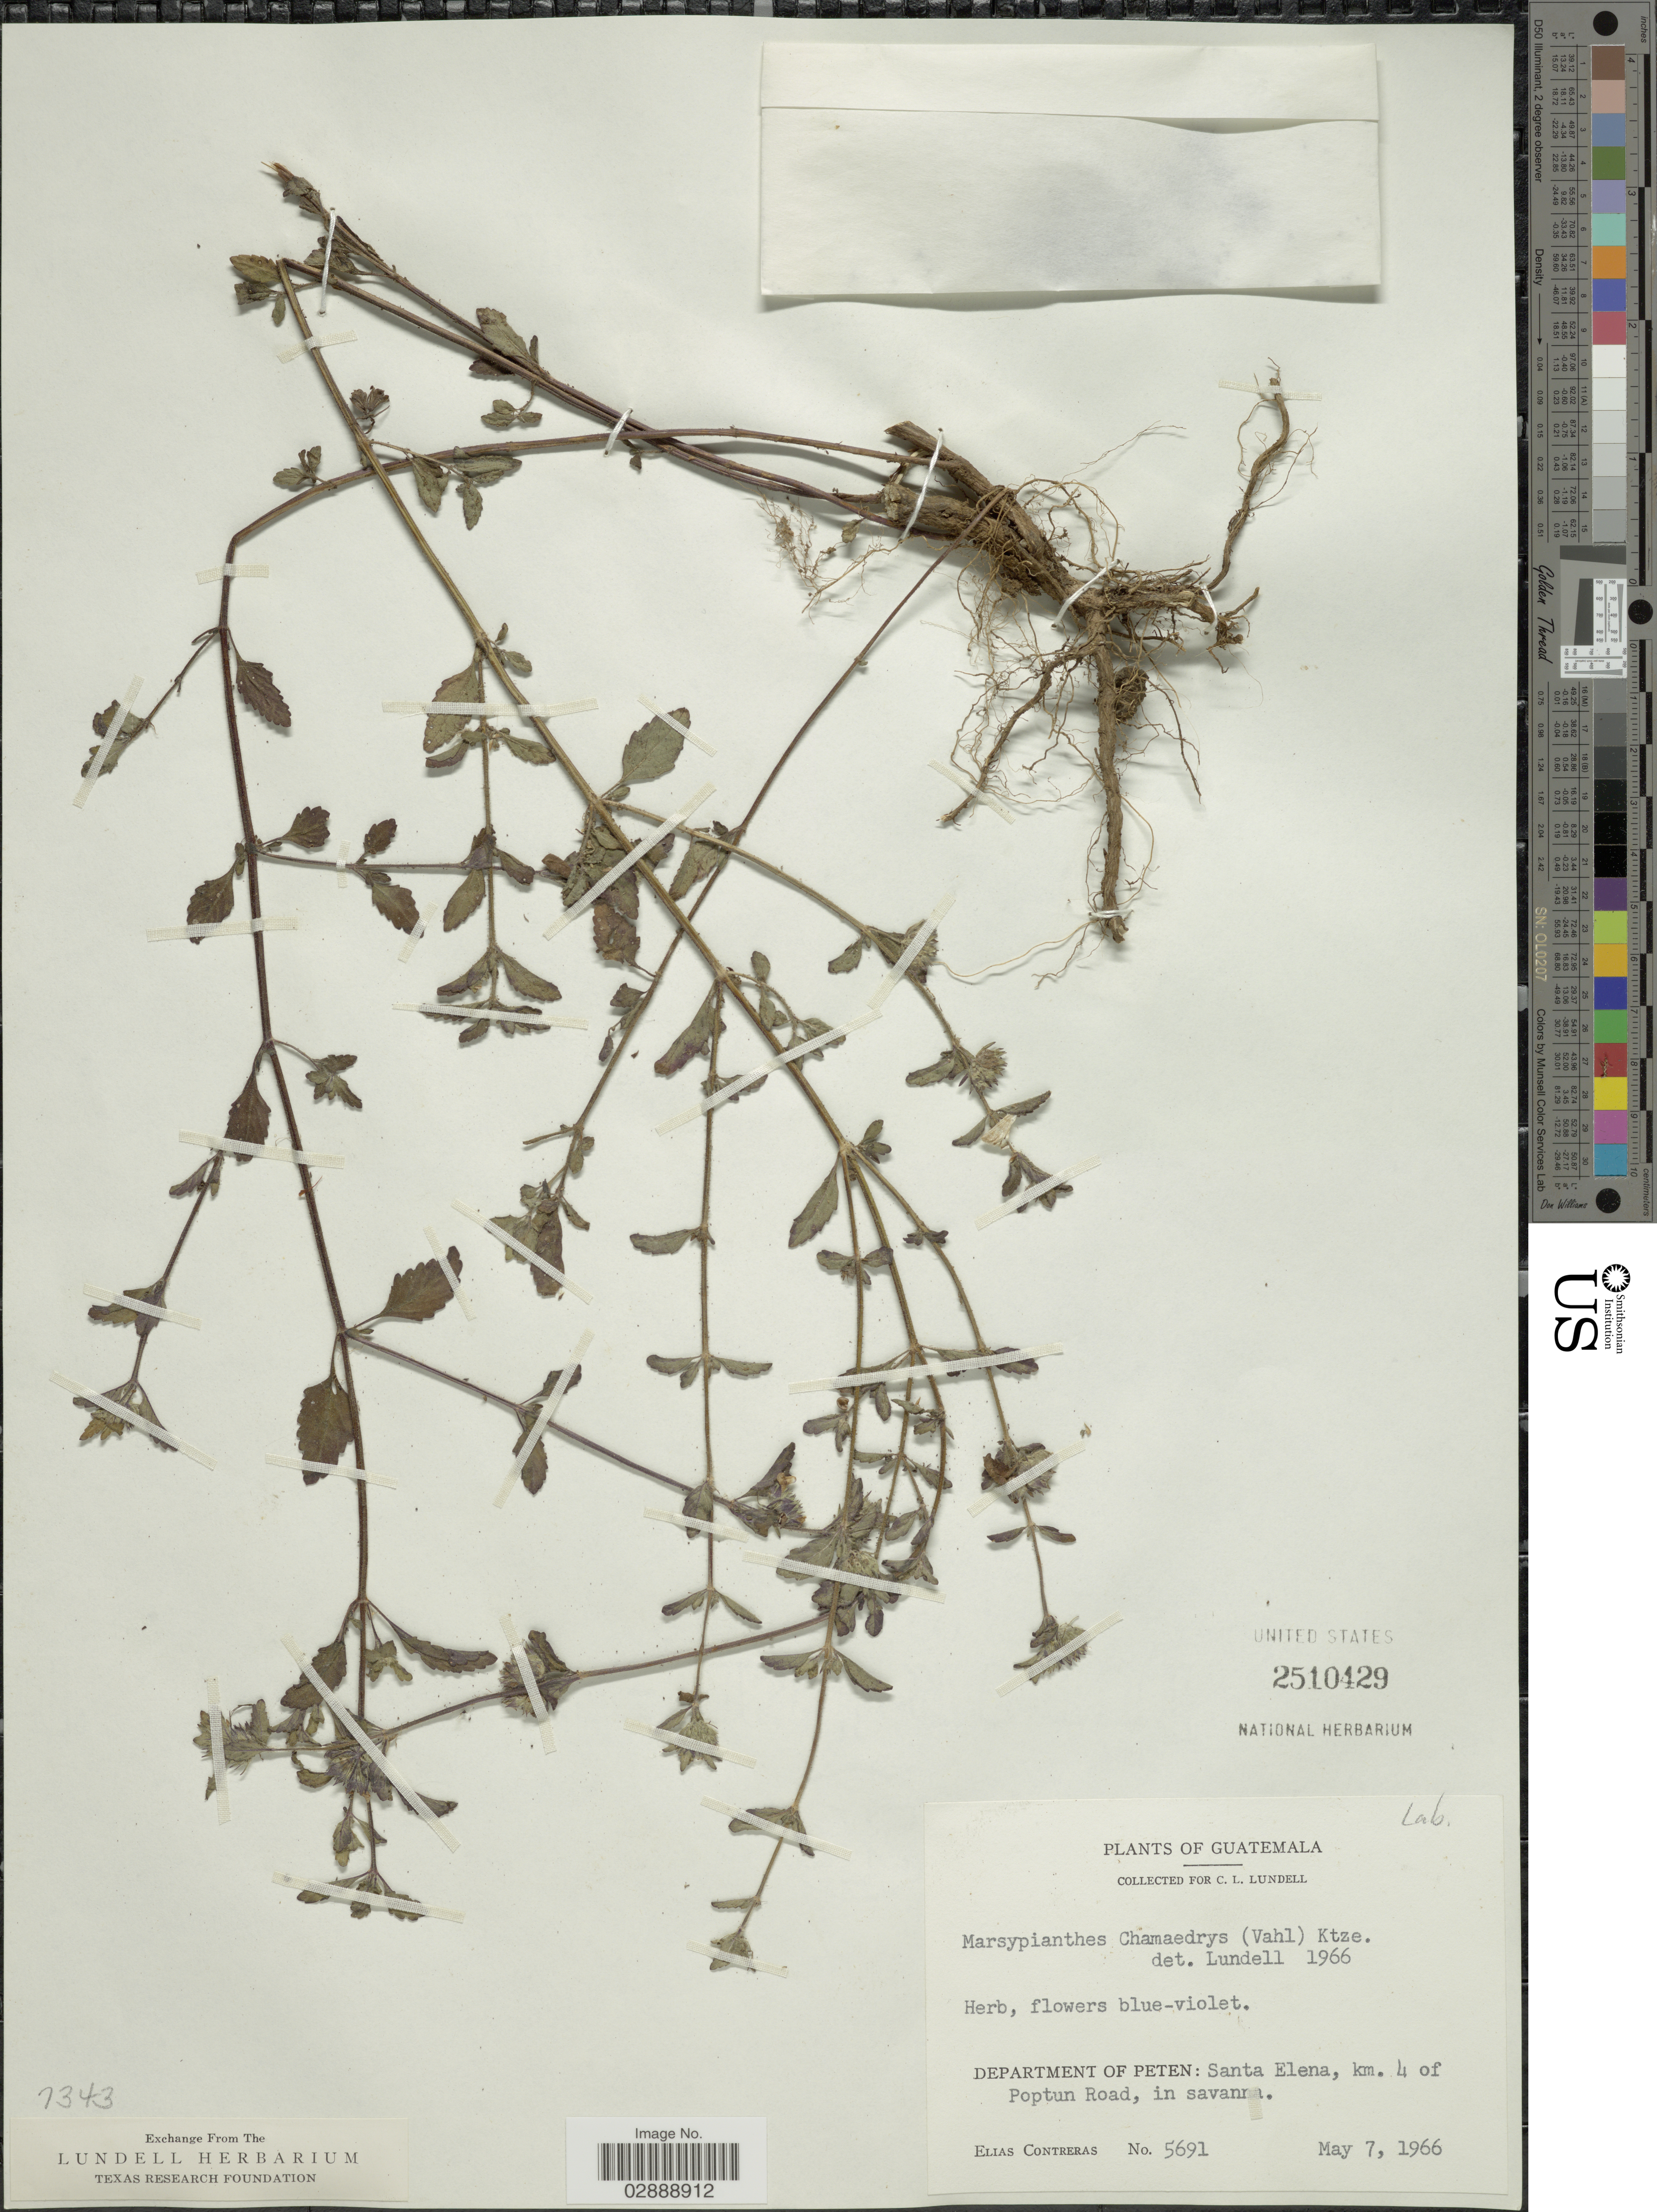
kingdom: Plantae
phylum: Tracheophyta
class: Magnoliopsida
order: Lamiales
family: Lamiaceae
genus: Marsypianthes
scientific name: Marsypianthes chamaedrys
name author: (Vahl) Kuntze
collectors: E. Contreras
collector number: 5691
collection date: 1966-05-07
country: Guatemala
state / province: El Petén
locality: Department of Peten: Santa Elena, km. 4 of Poptun Road.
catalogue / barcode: US 2510429